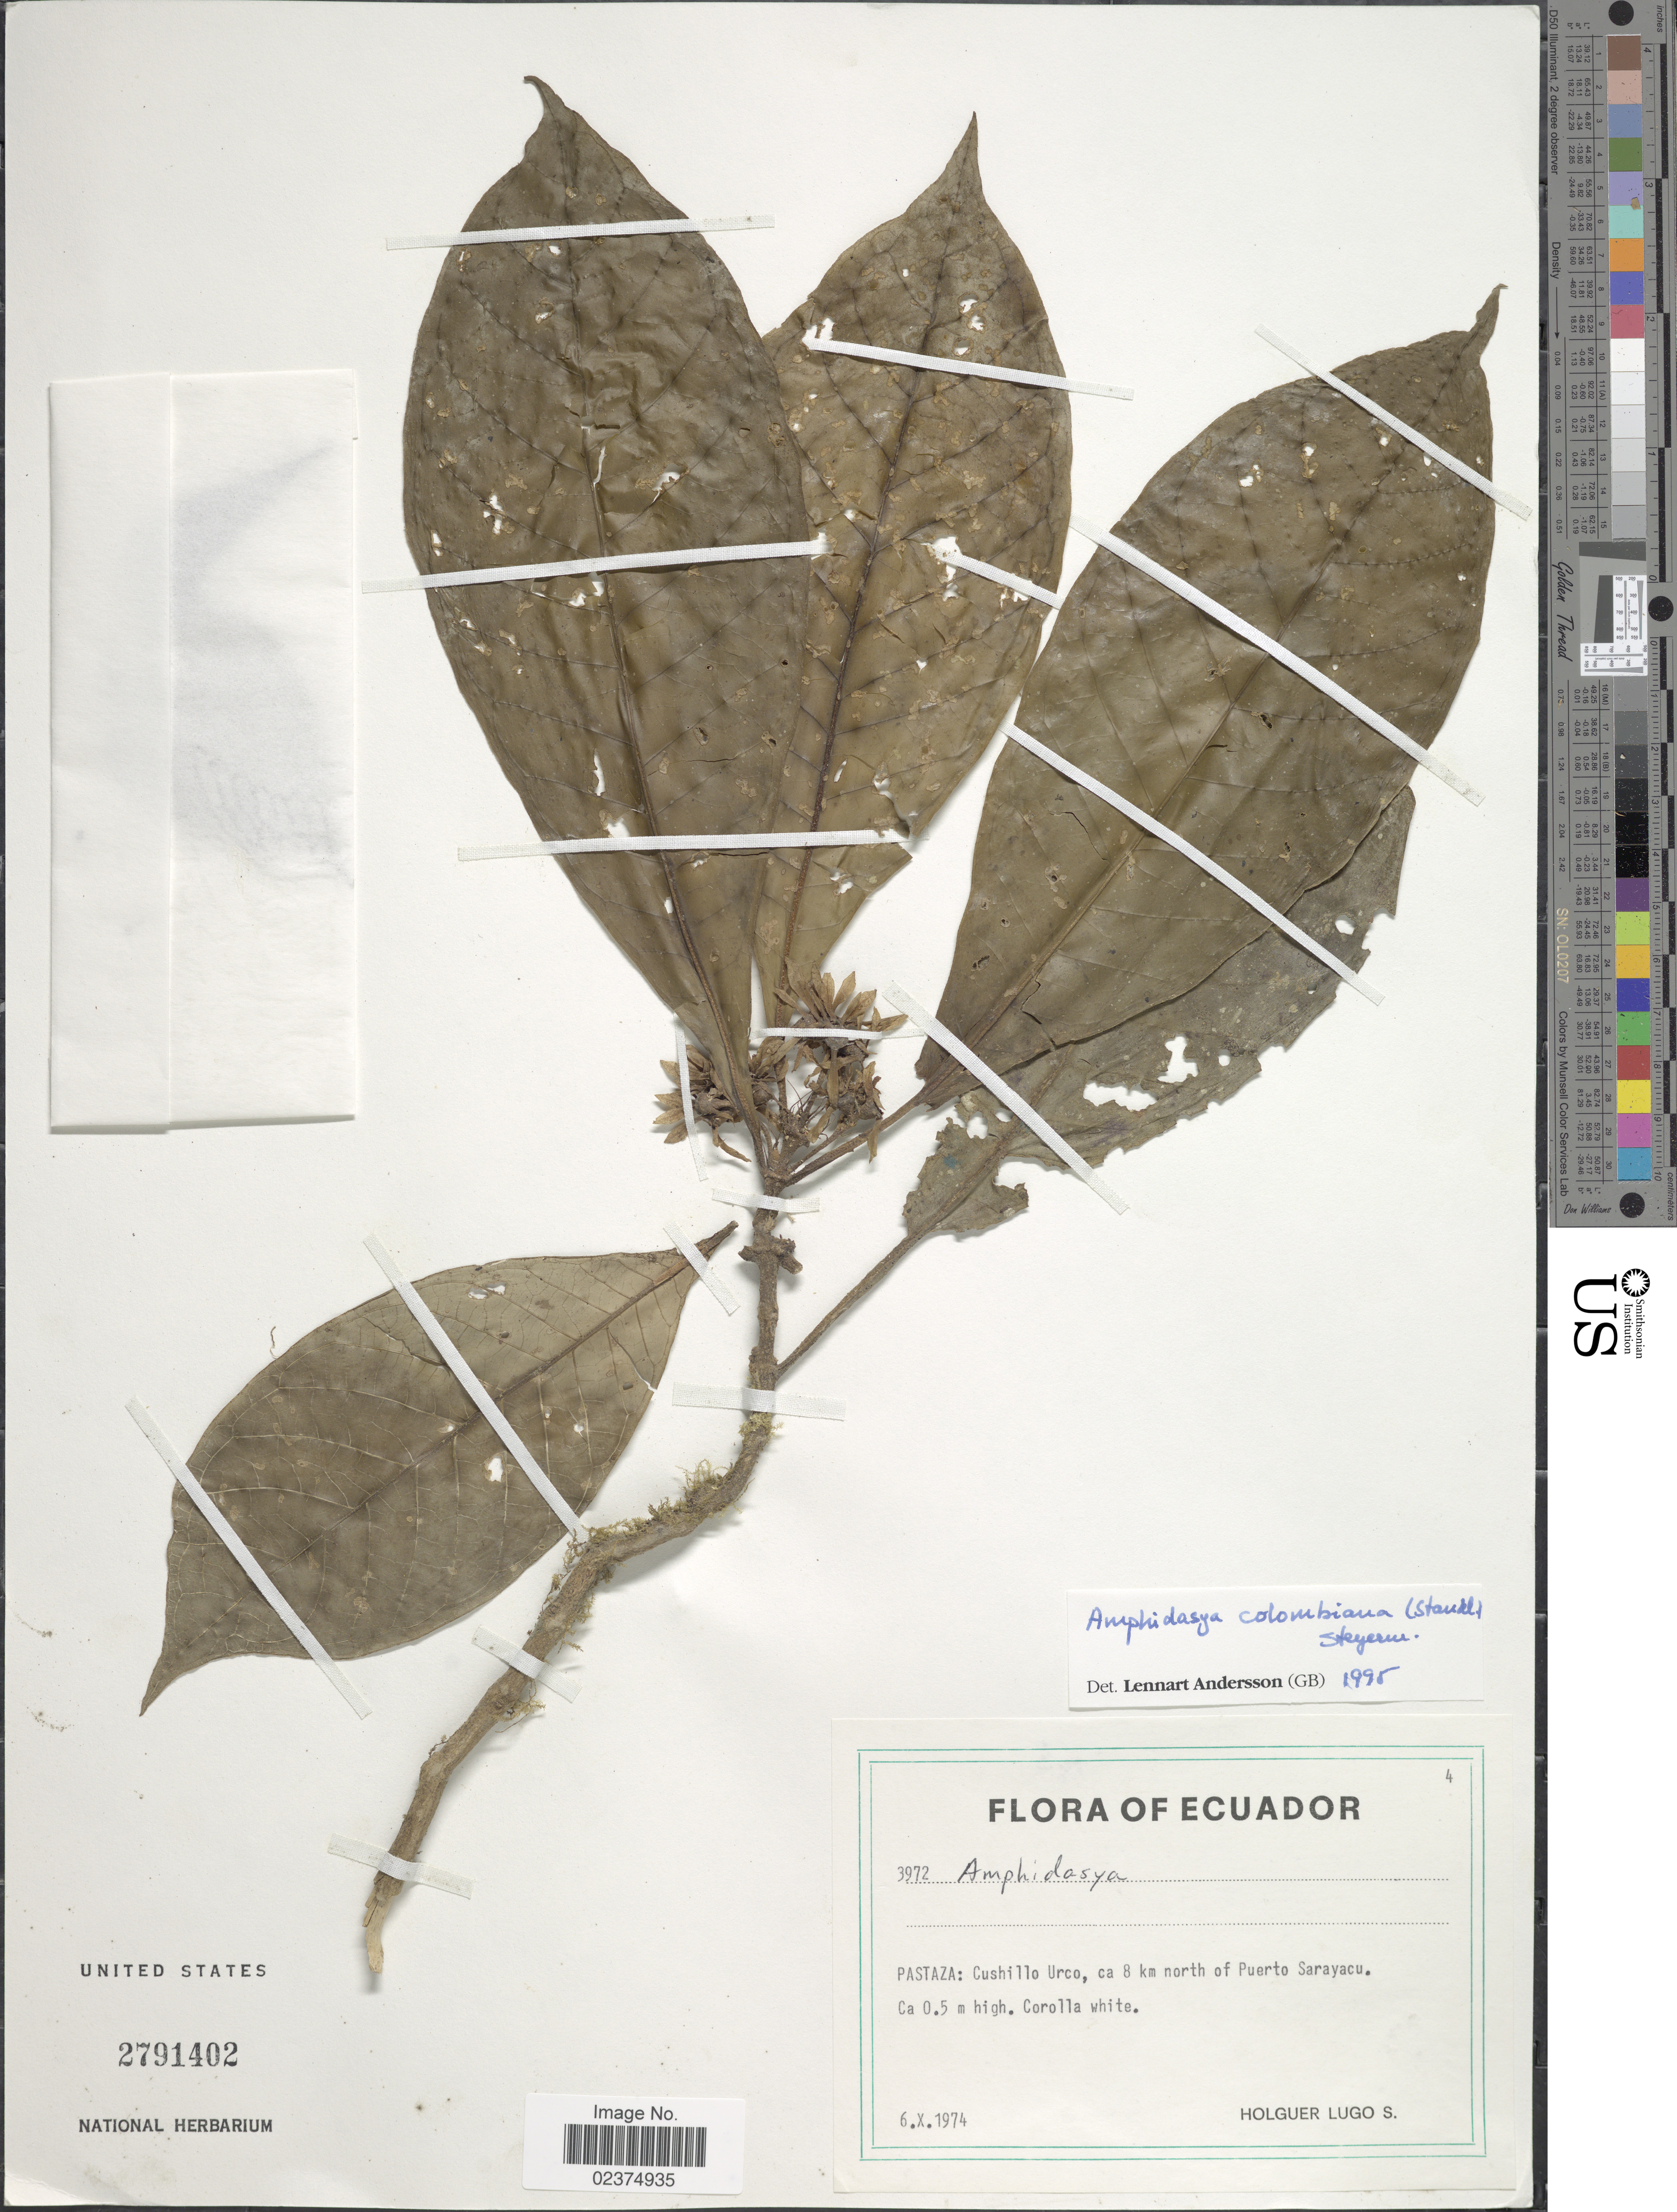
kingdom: Plantae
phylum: Tracheophyta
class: Magnoliopsida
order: Gentianales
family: Rubiaceae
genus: Amphidasya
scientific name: Amphidasya colombiana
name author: (Standl.) Steyerm.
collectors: H. Lugo S.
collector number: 3972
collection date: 1974-10-06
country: Ecuador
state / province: Pastaza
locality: Cushillo Urco, ca 8 km north of Puerto Sarayacu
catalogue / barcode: US 2791402